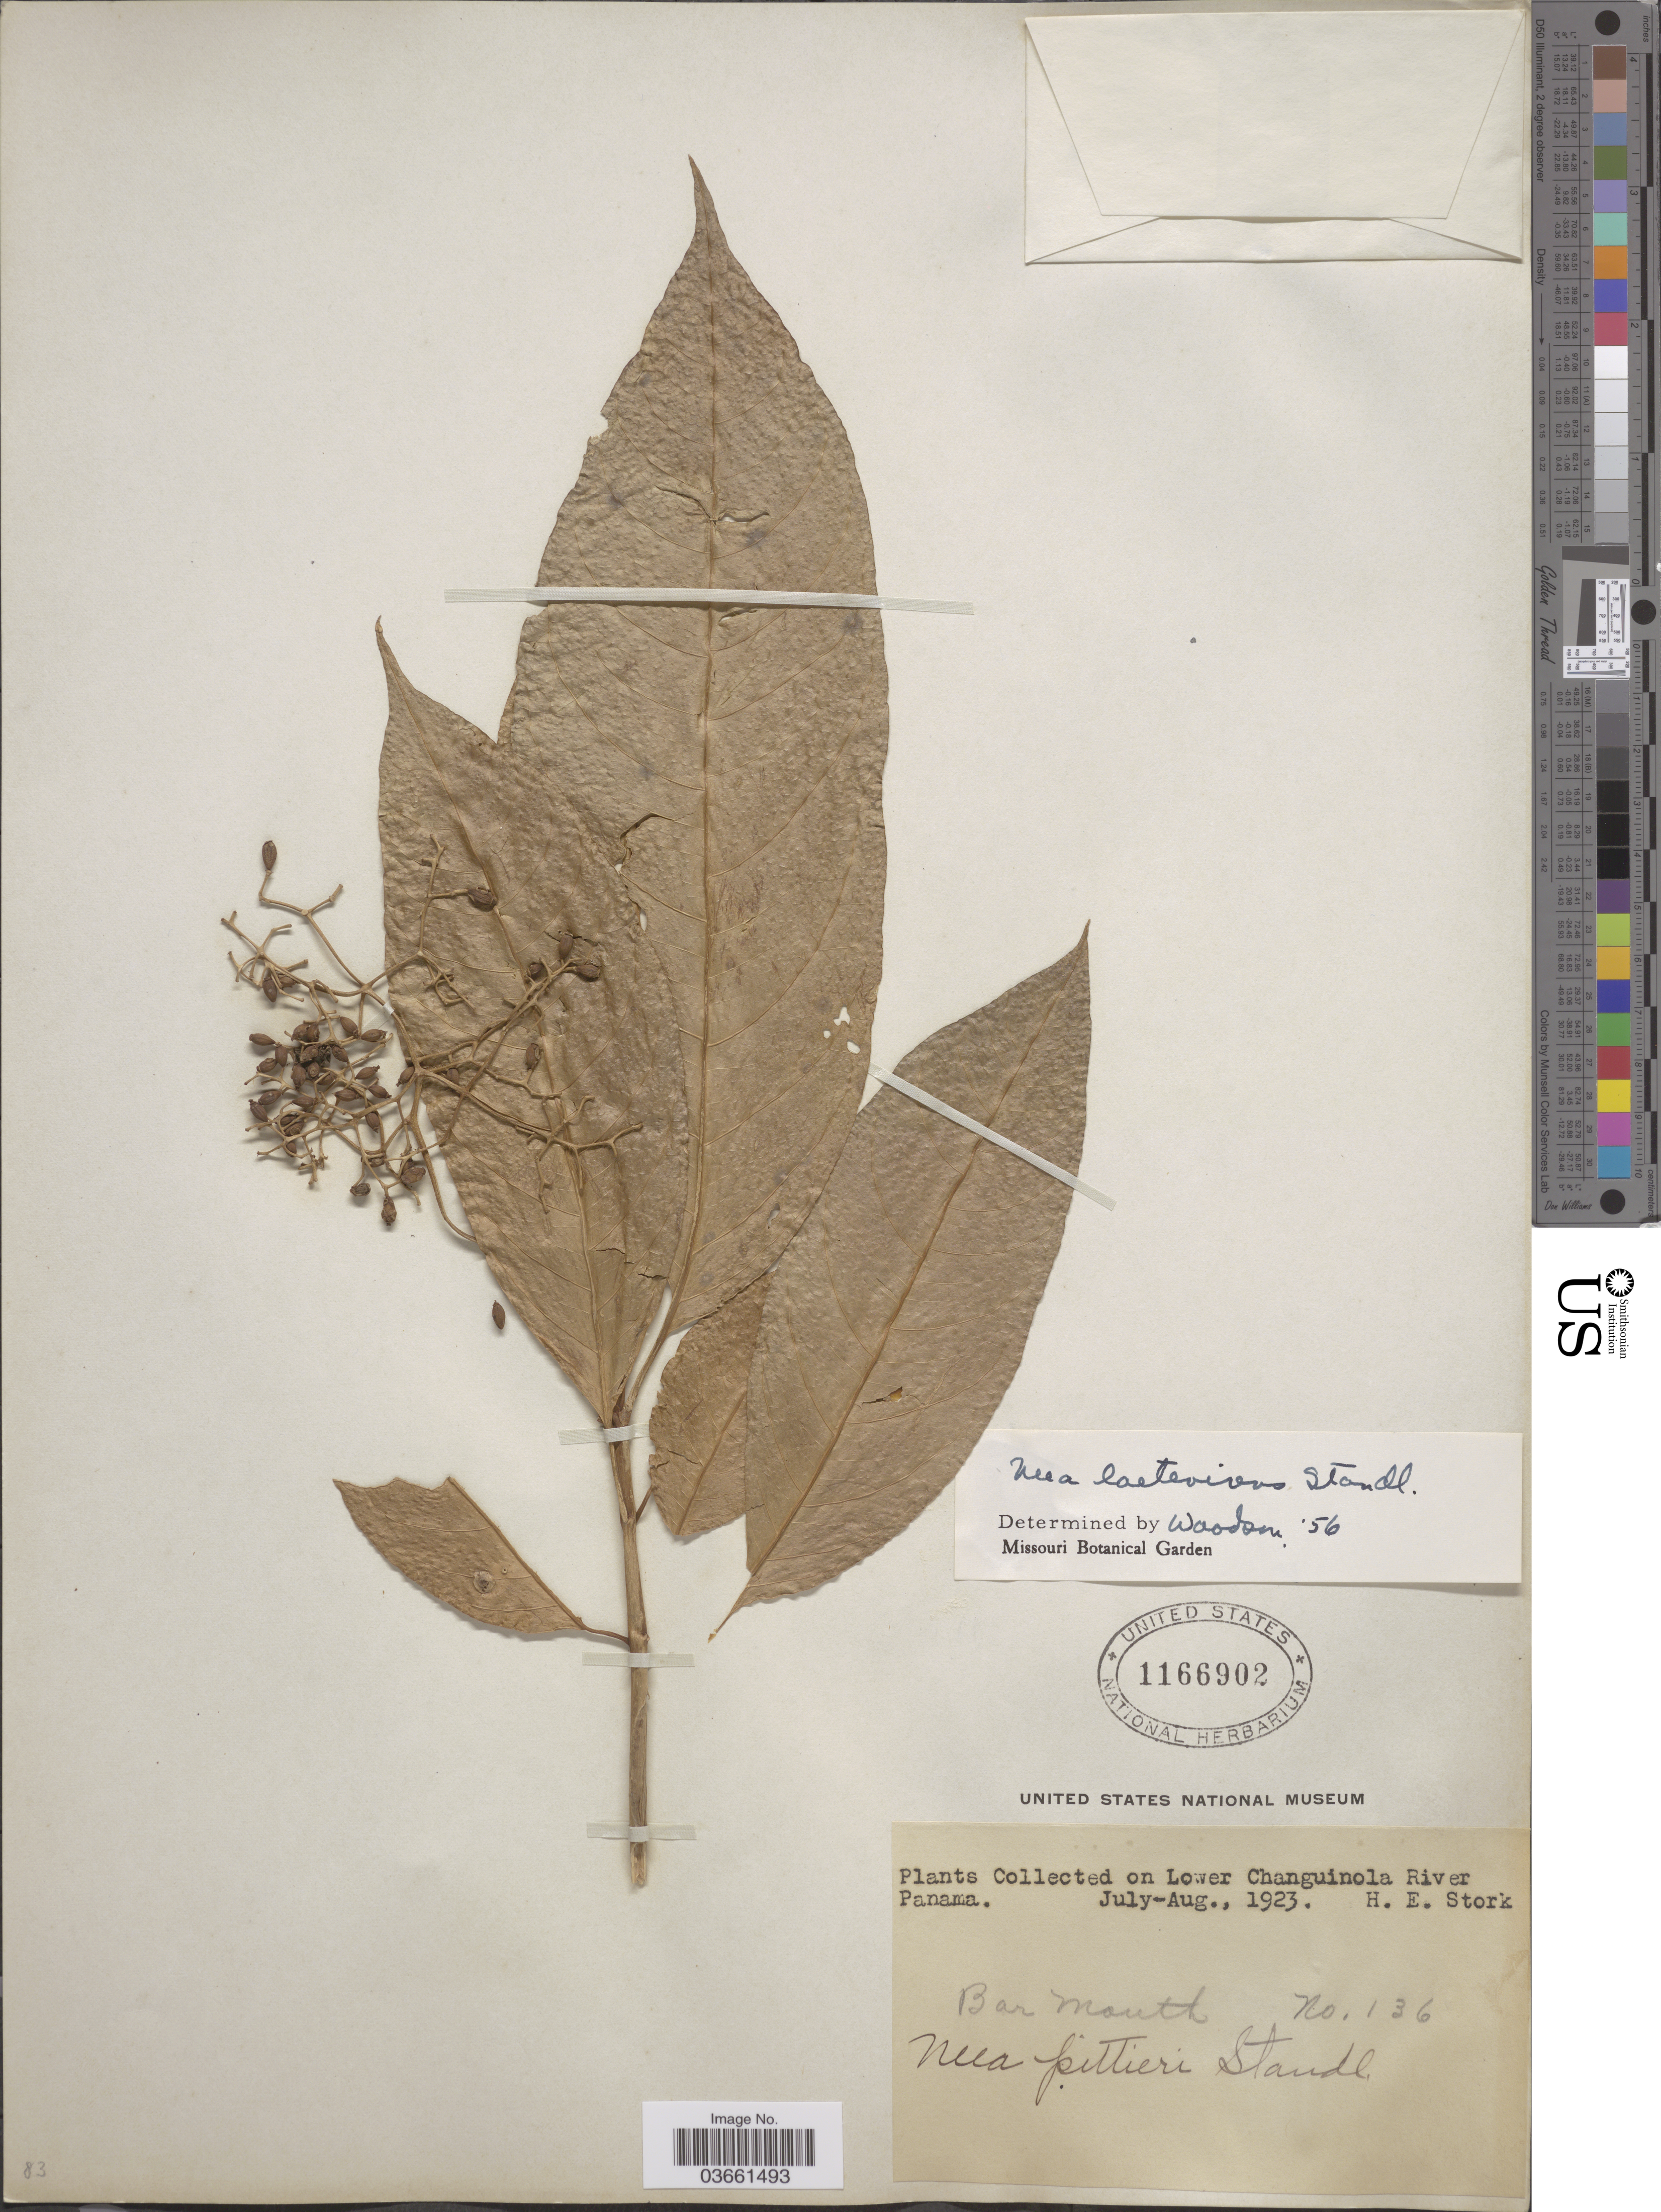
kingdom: Plantae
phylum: Tracheophyta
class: Magnoliopsida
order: Caryophyllales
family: Nyctaginaceae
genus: Neea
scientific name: Neea laetevirens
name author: Standl.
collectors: H. E. Stork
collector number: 136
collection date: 1923-07/1923-08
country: Panama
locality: On Lower Changuinola River.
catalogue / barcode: US 1166902